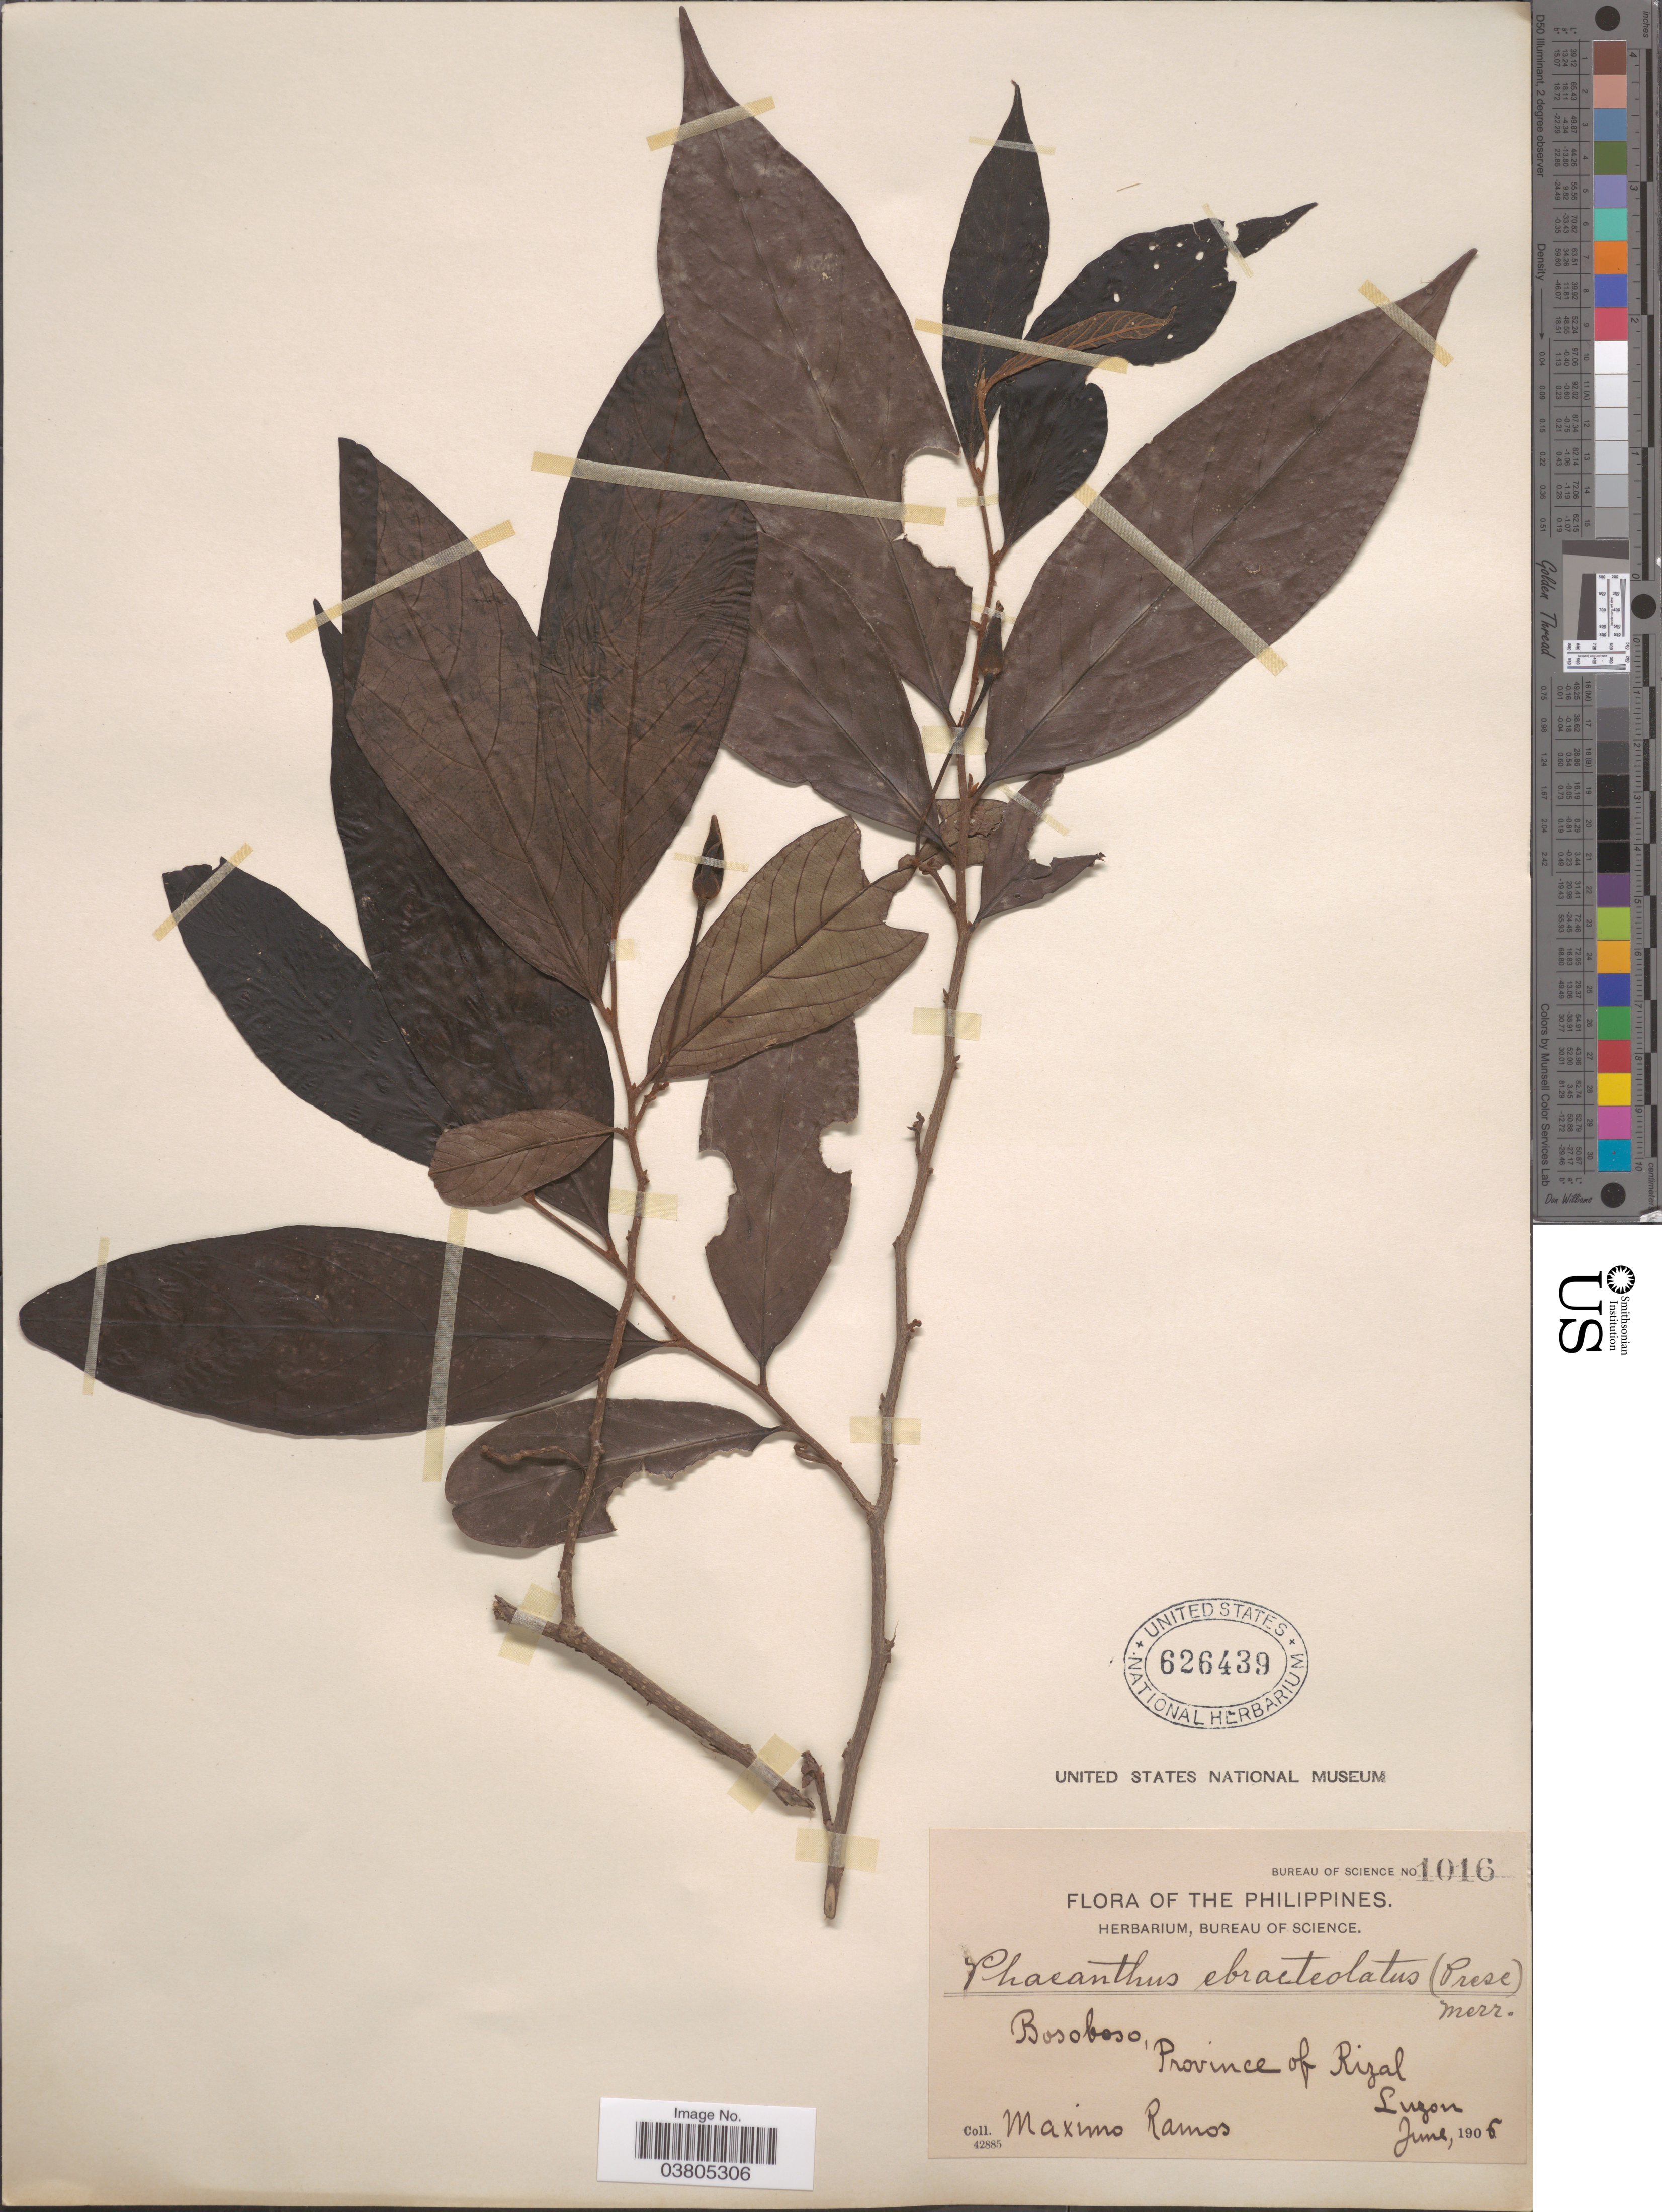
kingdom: Plantae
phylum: Tracheophyta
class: Magnoliopsida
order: Magnoliales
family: Annonaceae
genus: Phaeanthus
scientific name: Phaeanthus ebracteolatus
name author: (C. Presl) Merr.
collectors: M. Ramos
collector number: Bureau of Science 1016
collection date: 1905-06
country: Philippines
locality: Bosoboso, Province of Rizal, Luzon.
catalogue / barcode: US 626439